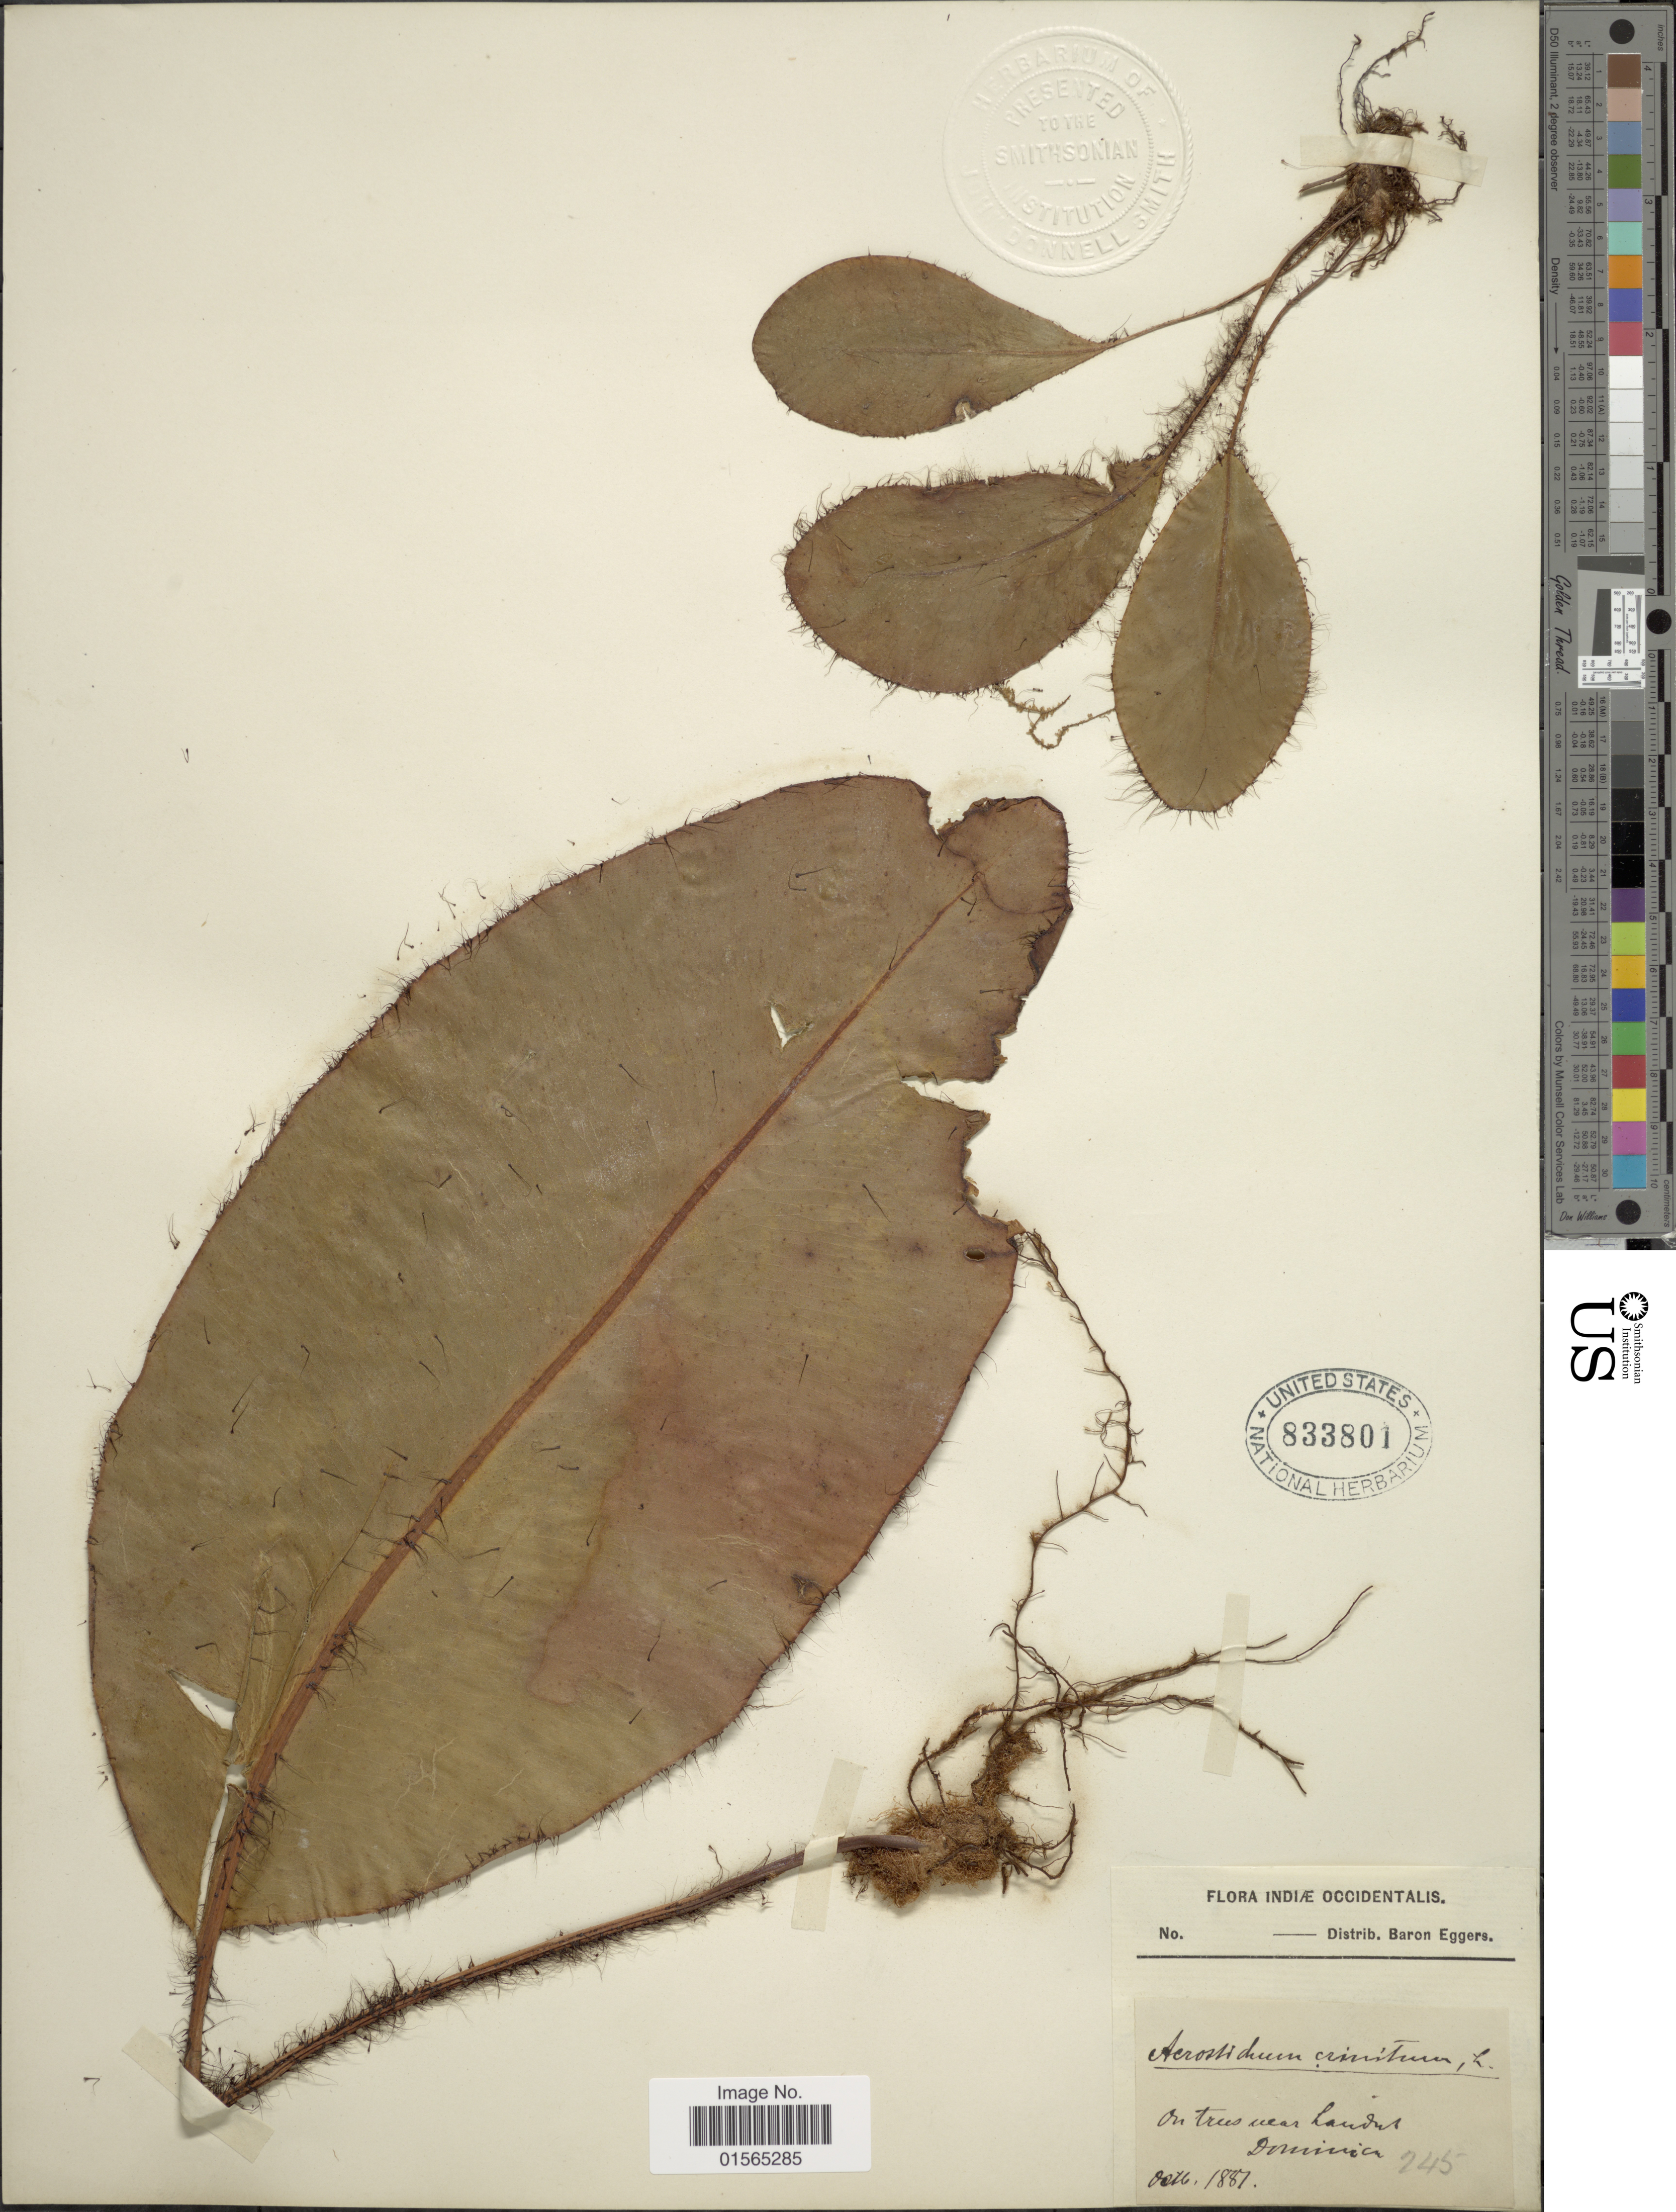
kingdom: Plantae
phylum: Tracheophyta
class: Polypodiopsida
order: Polypodiales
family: Dryopteridaceae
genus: Elaphoglossum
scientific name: Elaphoglossum crinitum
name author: (L.) Christ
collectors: H. F. A. von Eggers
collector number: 245*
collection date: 1887-10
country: Dominica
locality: On trees near Laudat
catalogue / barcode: US 833801